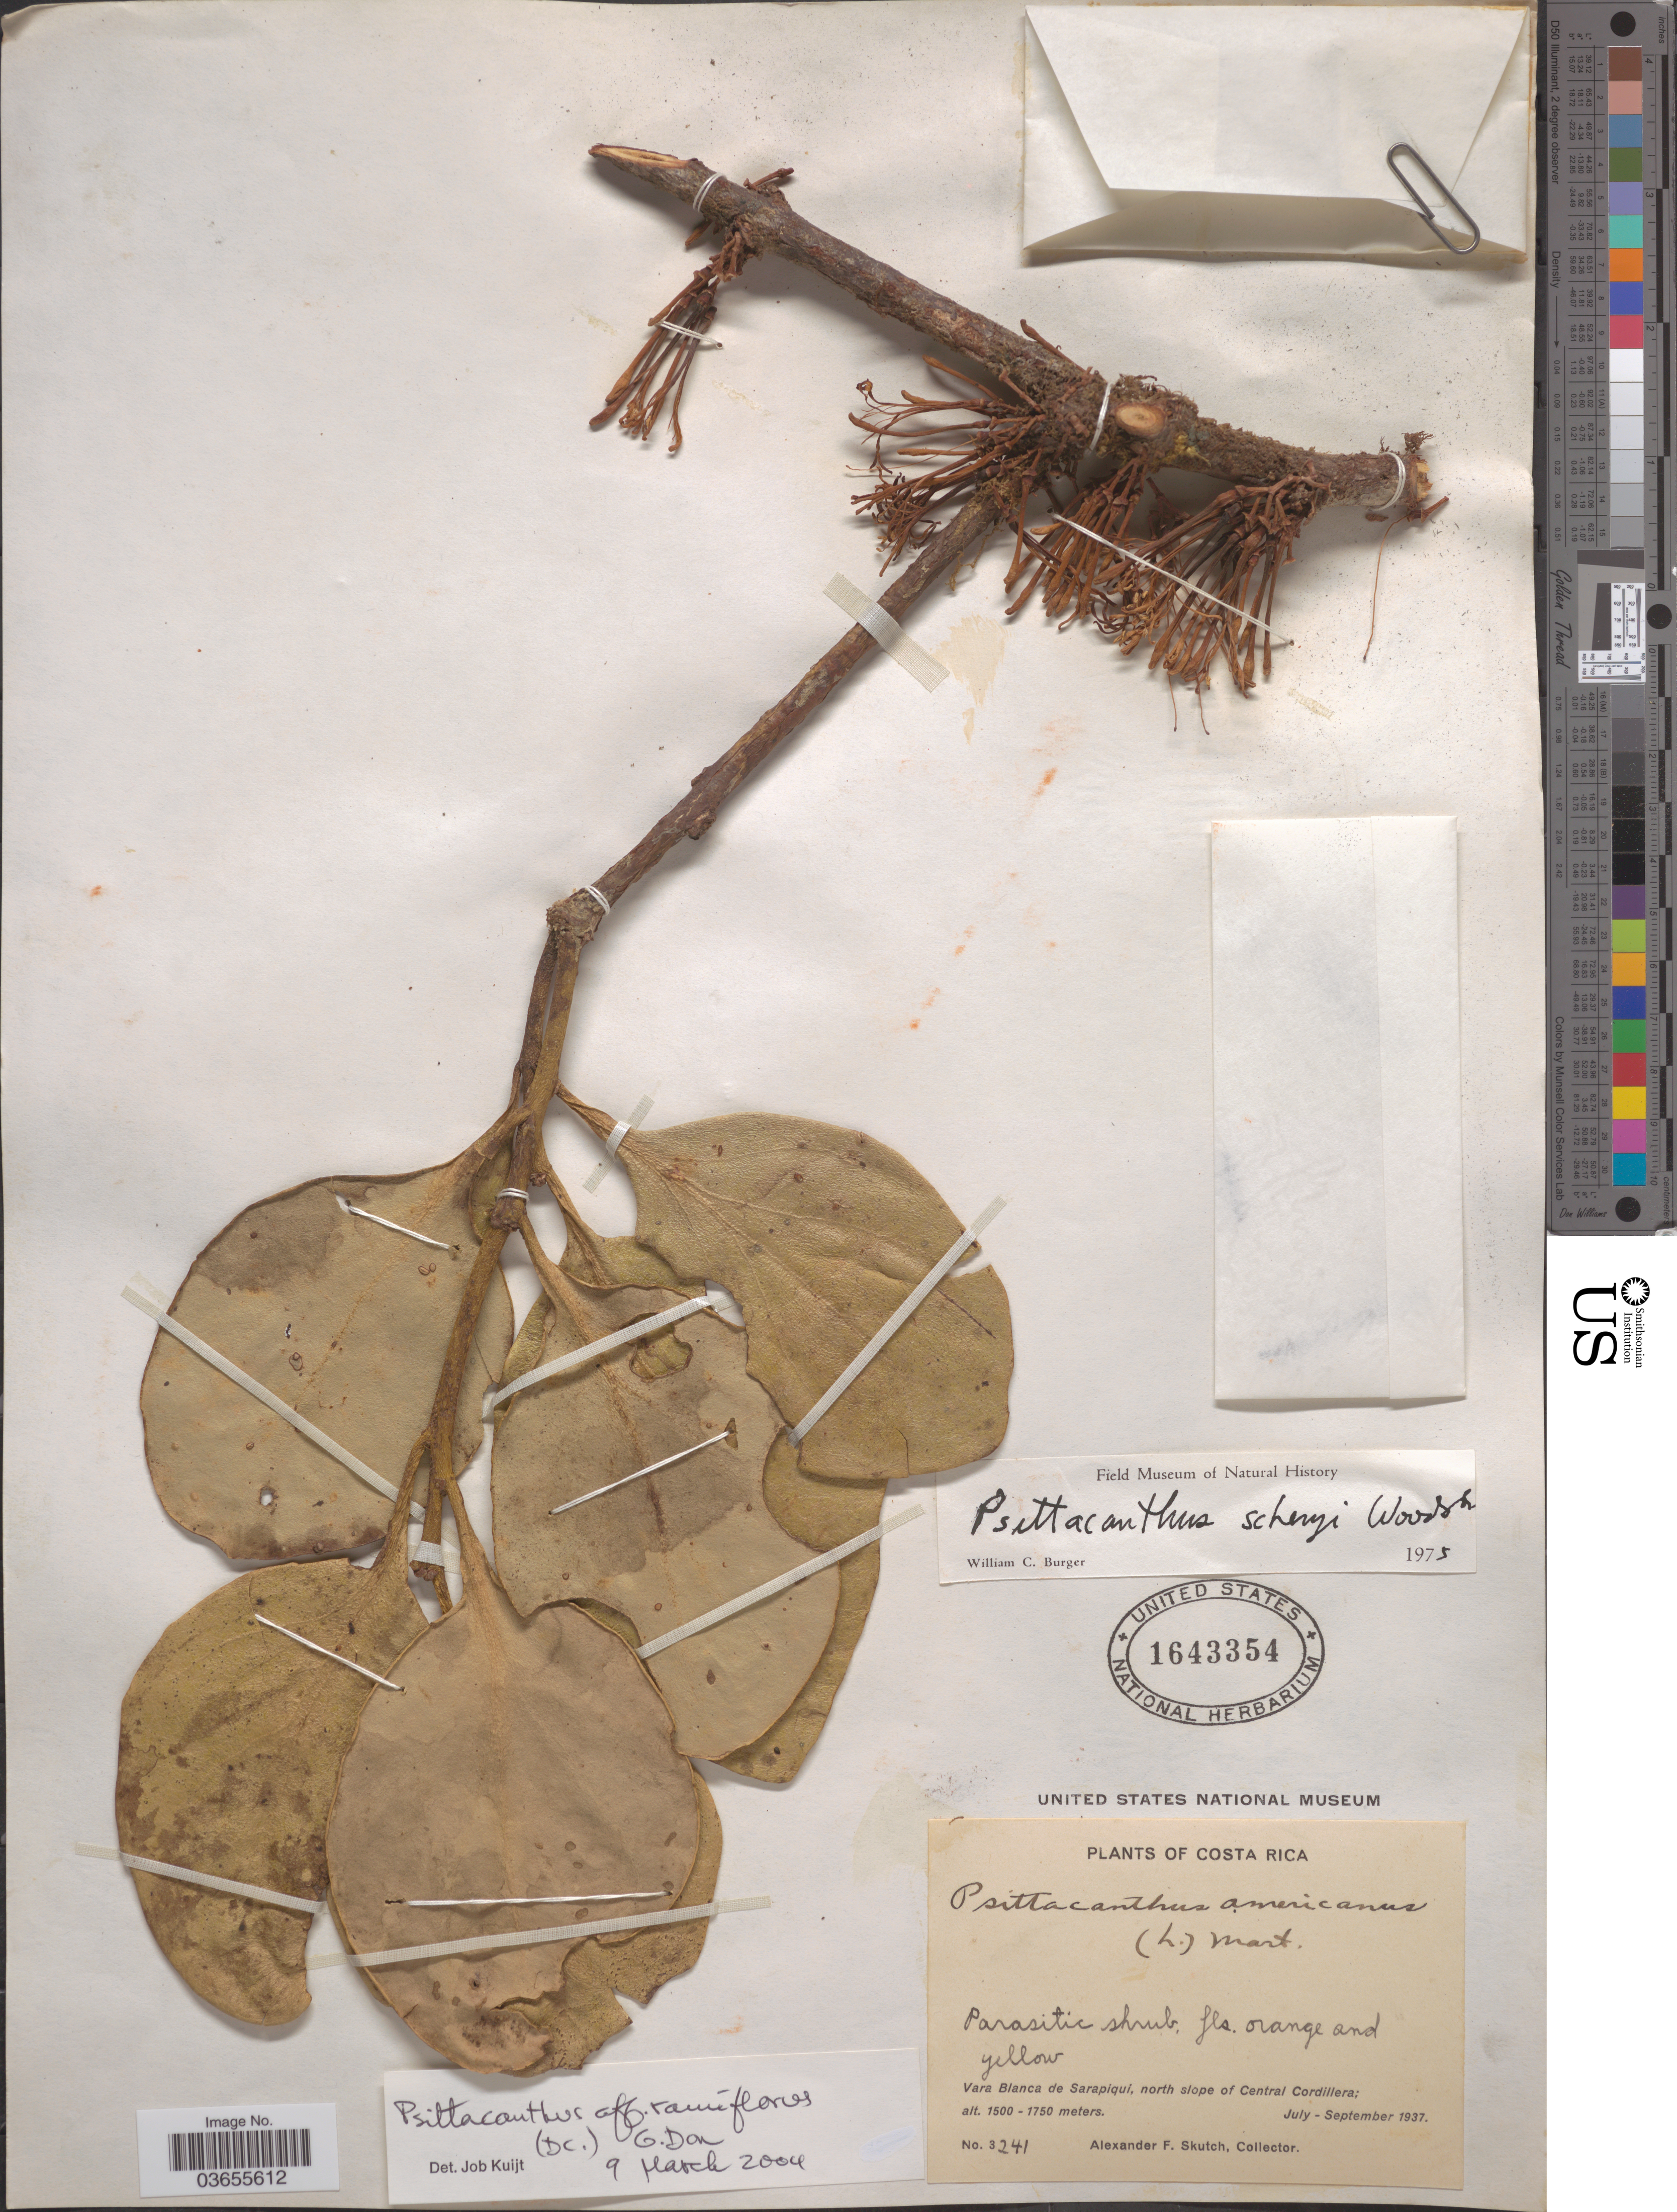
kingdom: Plantae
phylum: Tracheophyta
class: Magnoliopsida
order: Santalales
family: Loranthaceae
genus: Psittacanthus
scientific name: Psittacanthus ramiflorus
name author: (Moc. & Sessé ex DC.) G. Don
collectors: A. F. Skutch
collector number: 3241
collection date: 1937-07/1937-09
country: Costa Rica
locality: Vara Blanca de Sarapiqui, north slope of Central Cordillera.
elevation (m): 1500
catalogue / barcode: US 1643354